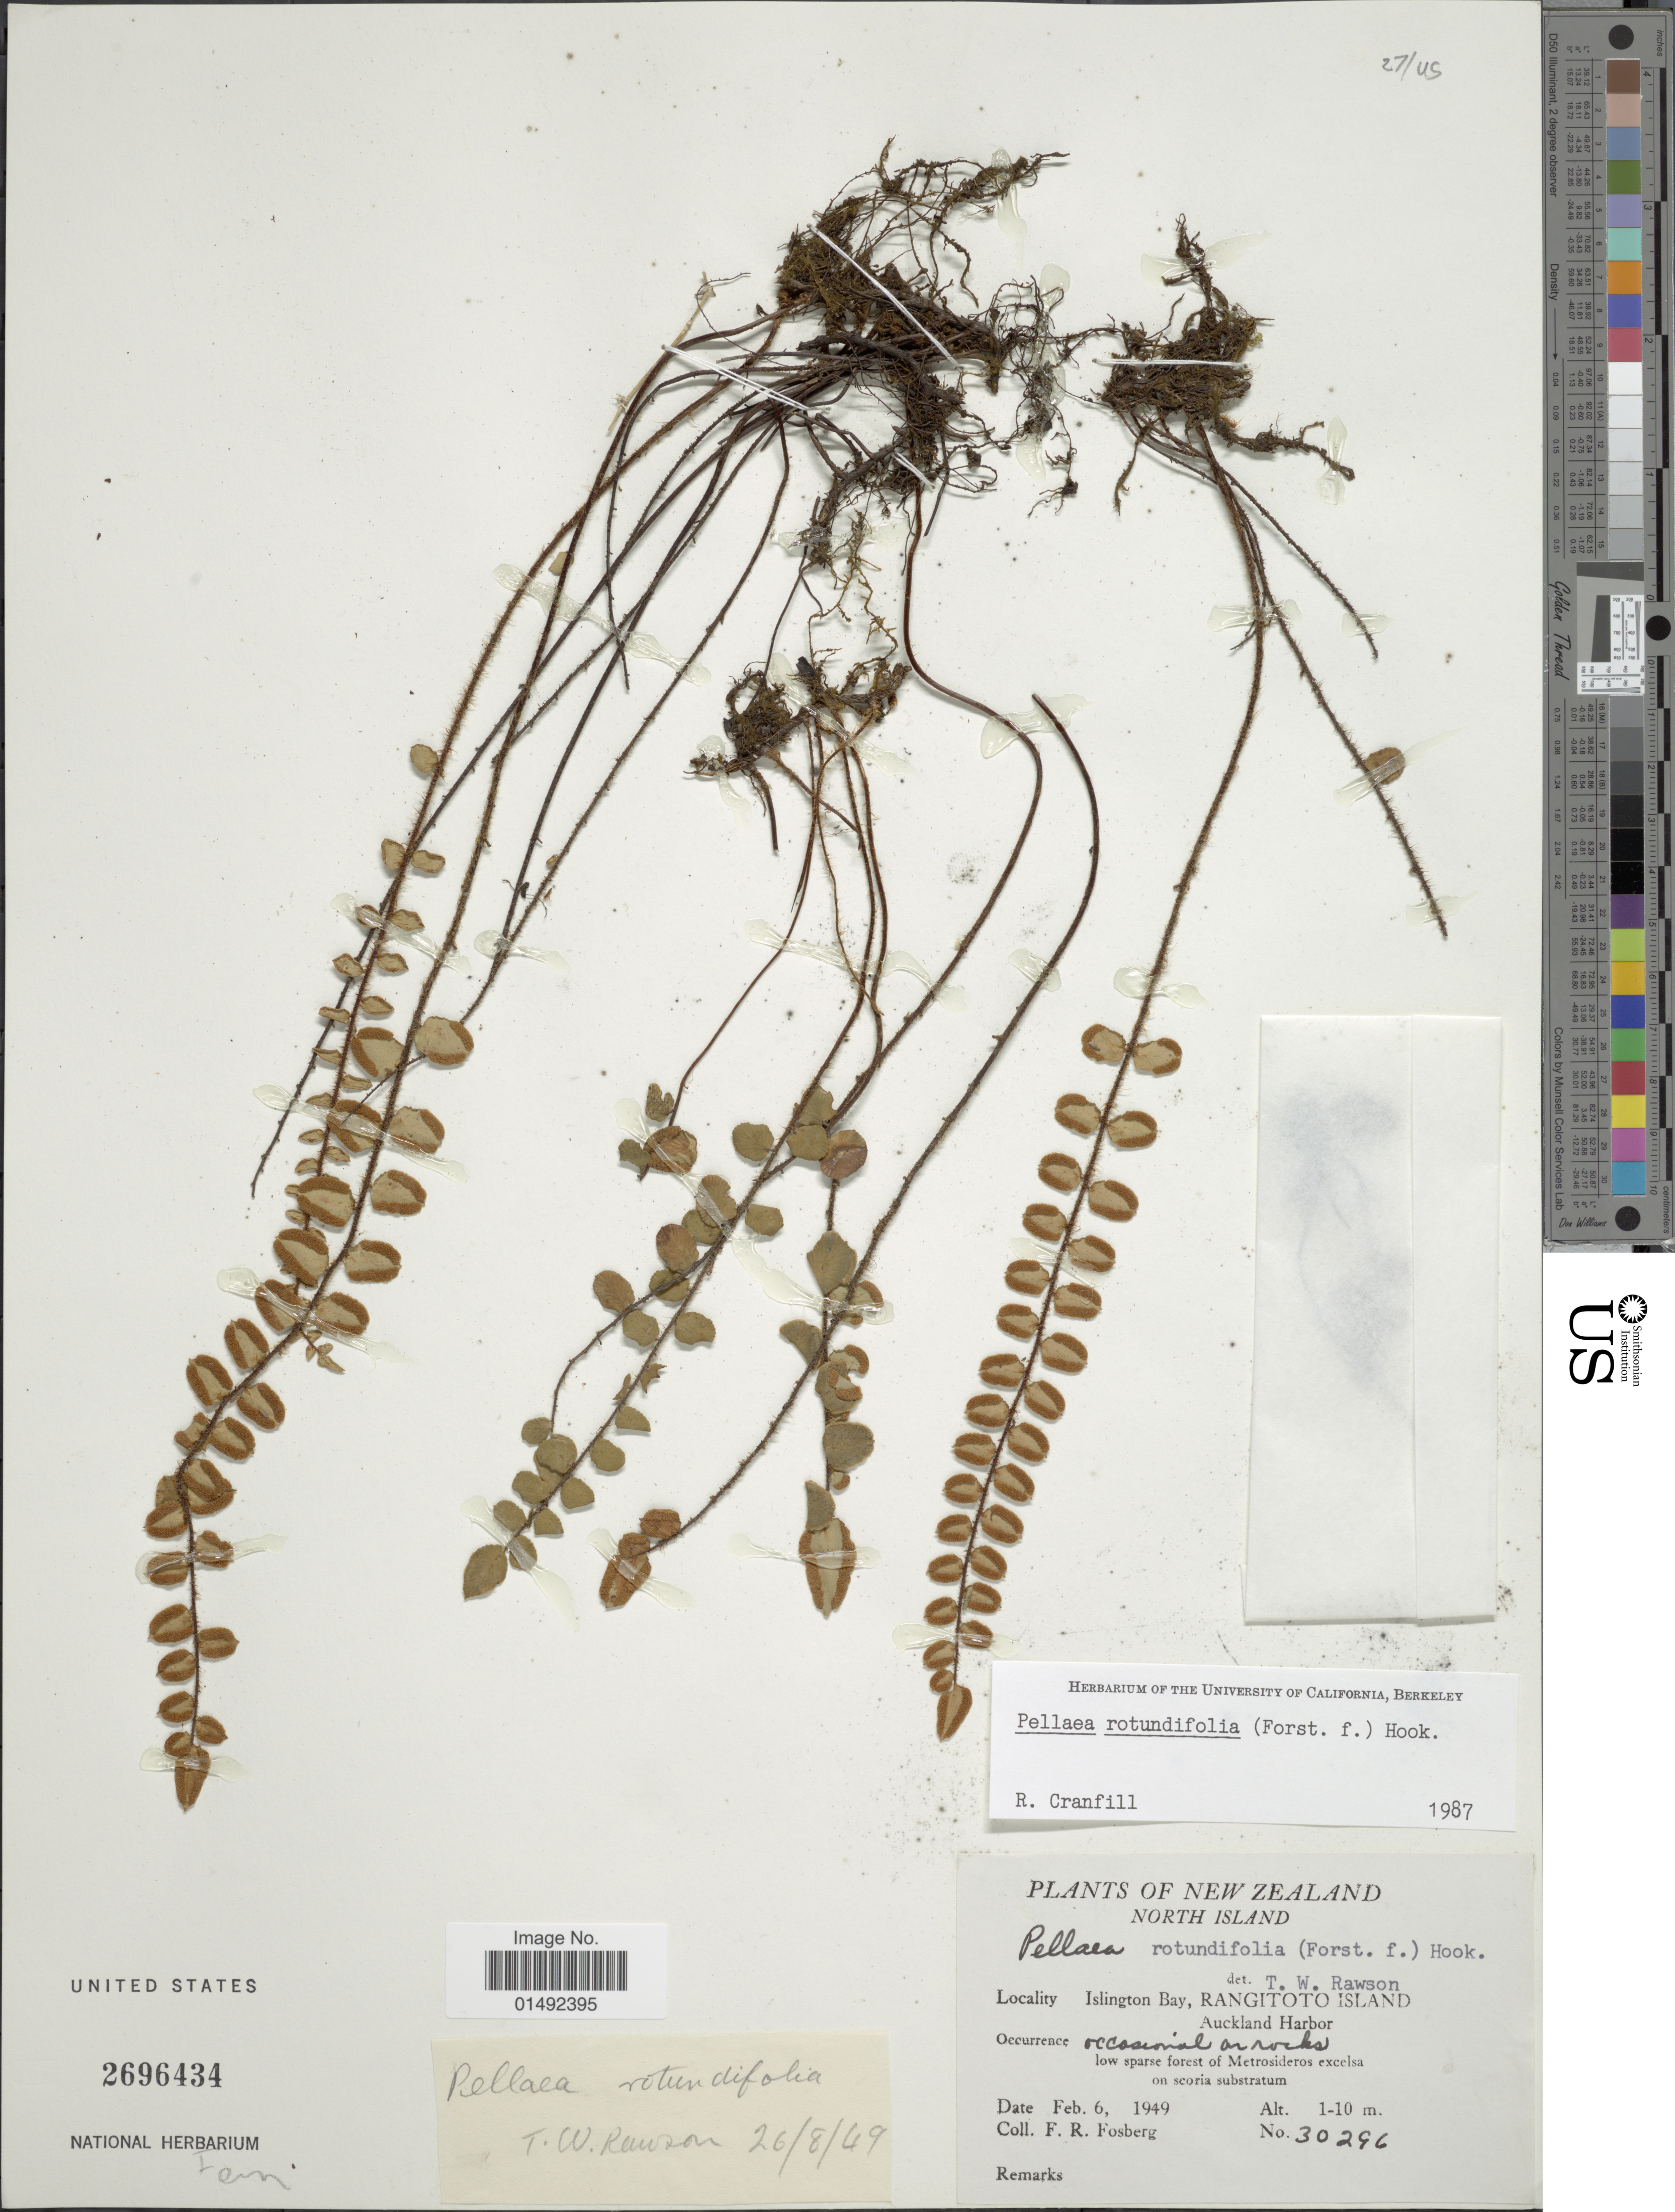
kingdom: Plantae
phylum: Tracheophyta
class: Polypodiopsida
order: Polypodiales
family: Pteridaceae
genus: Pellaea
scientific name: Pellaea rotundifolia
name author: Hook.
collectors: F. R. Fosberg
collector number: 30296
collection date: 1949-02-06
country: New Zealand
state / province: Auckland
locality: North Island, Islington Bay, Rangitoto Island, Auckland Harbor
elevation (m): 1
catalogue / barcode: US 2696434